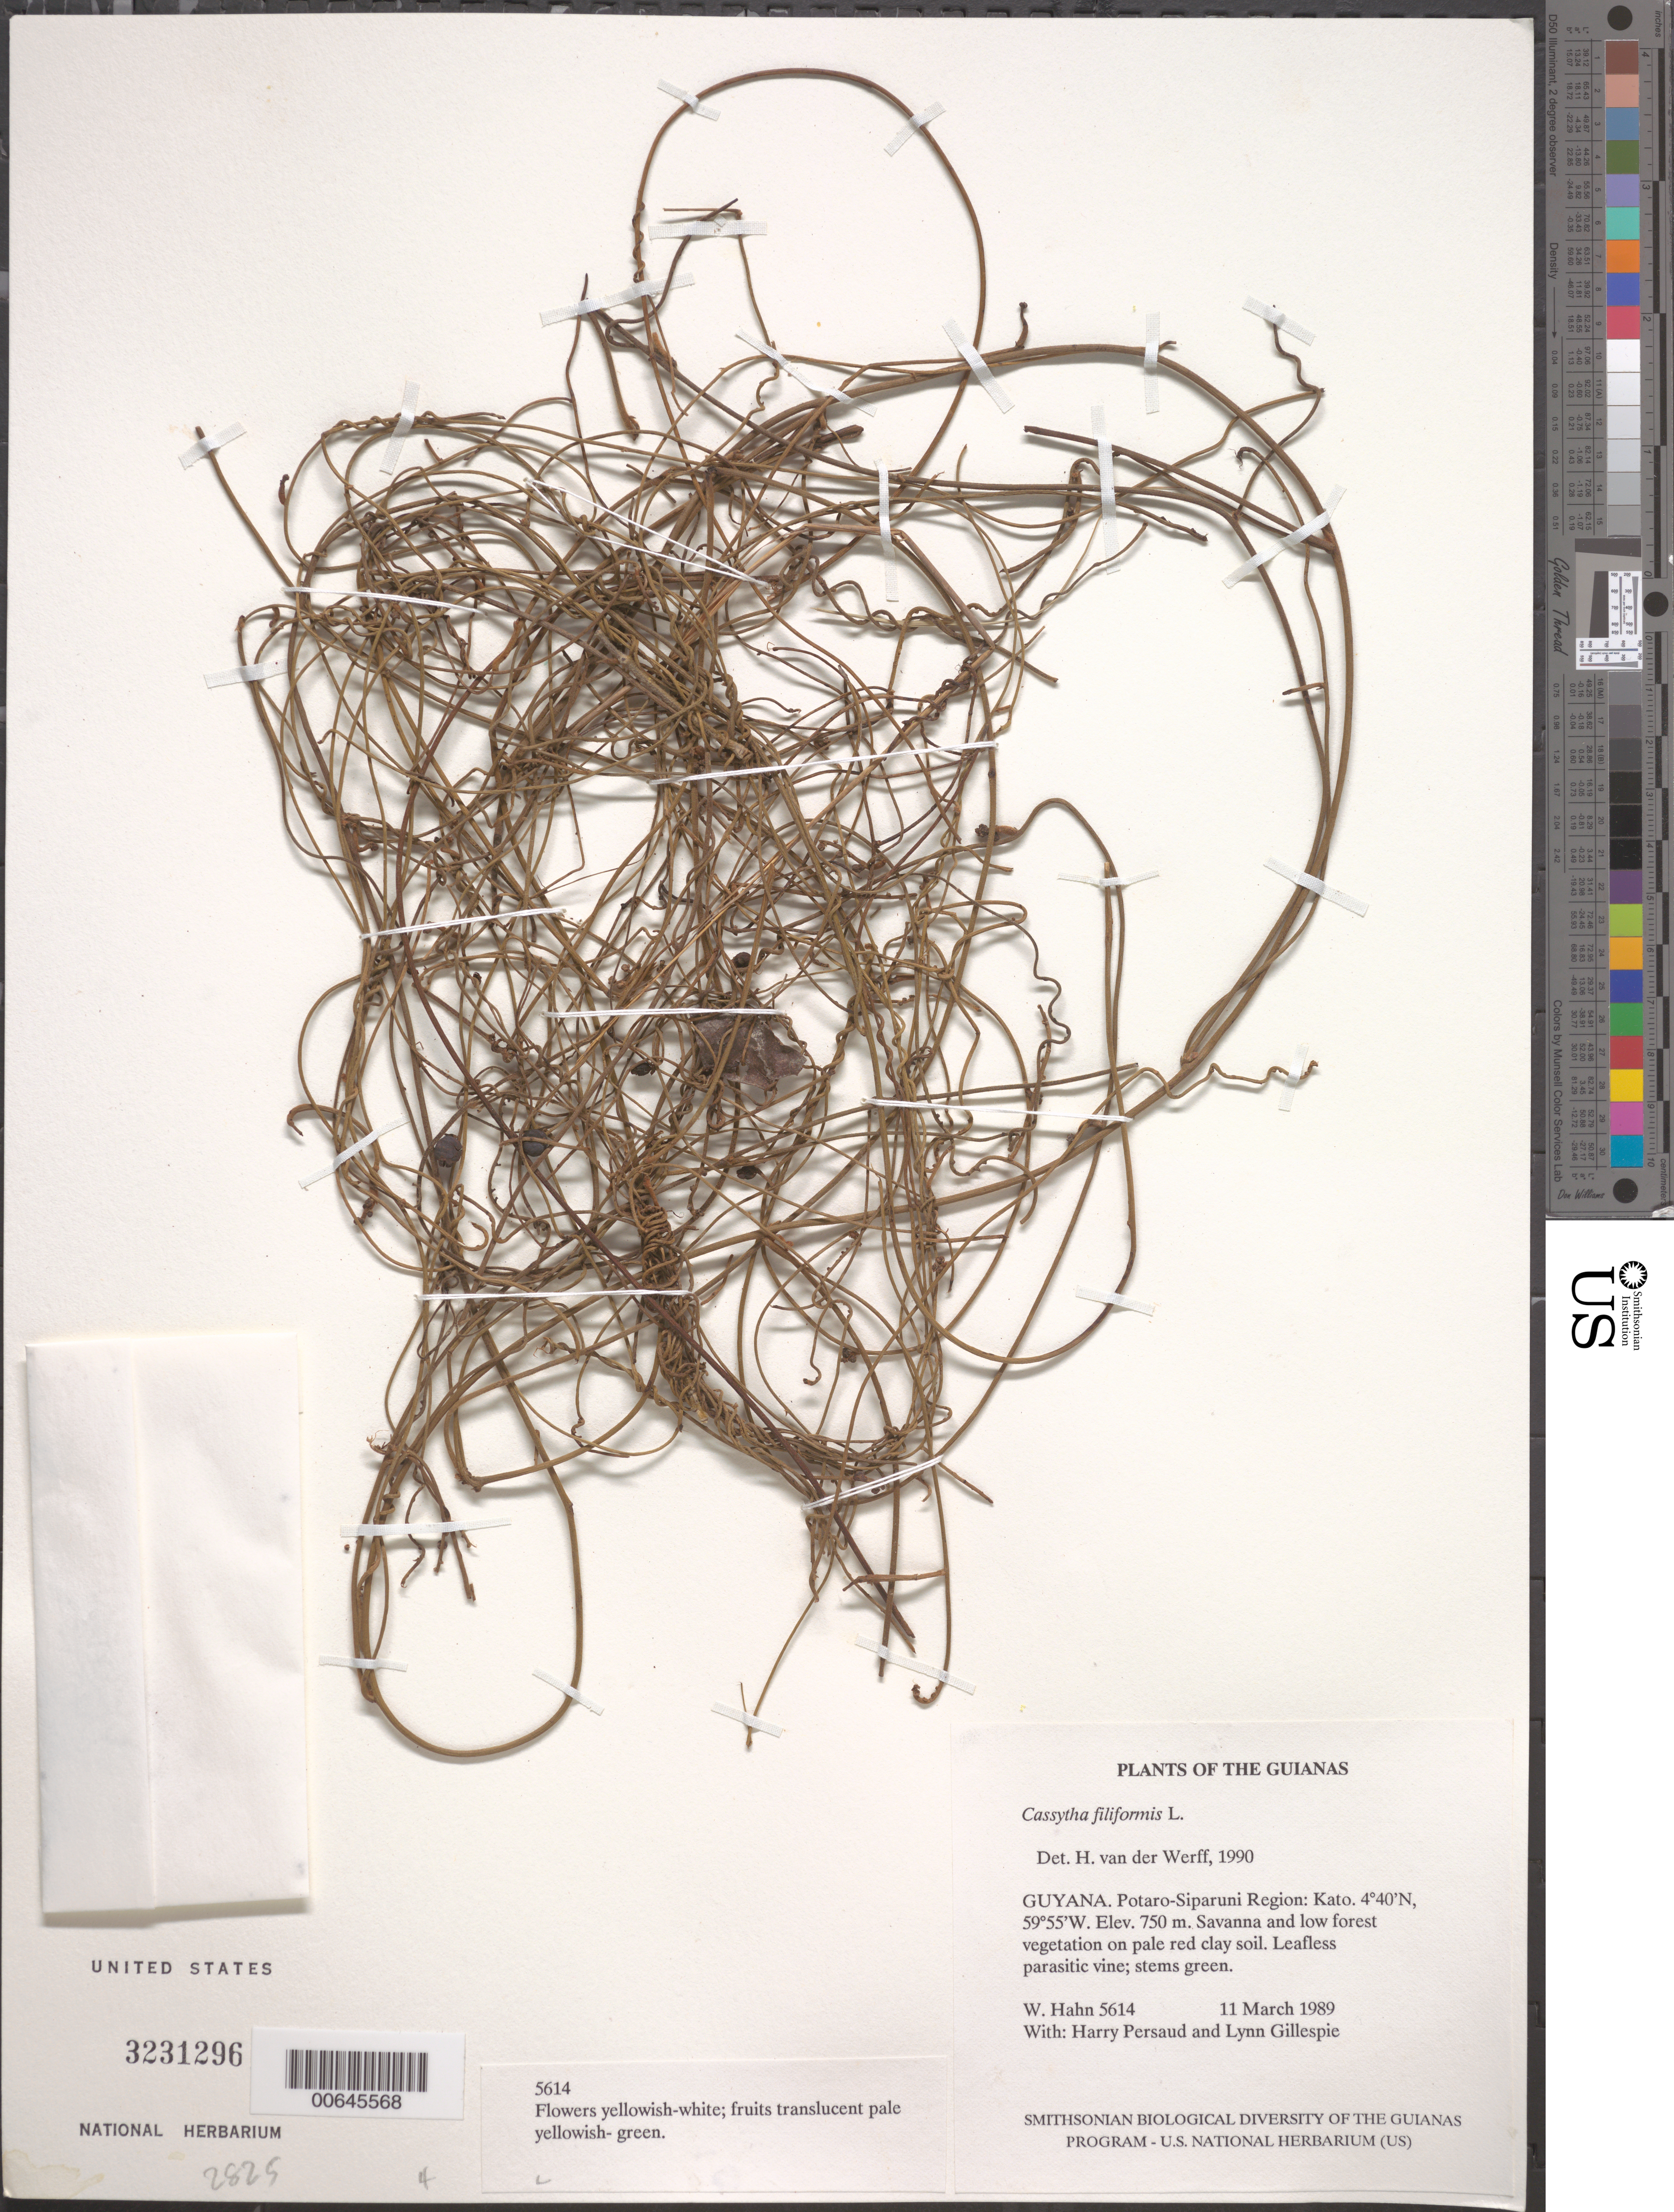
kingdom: Plantae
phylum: Tracheophyta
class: Magnoliopsida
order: Laurales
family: Lauraceae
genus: Cassytha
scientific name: Cassytha filiformis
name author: L.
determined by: van der Werff, H., (MO), Missouri Botanical Garden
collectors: W. Hahn, H. Persaud & L. J. Gillespie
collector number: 5614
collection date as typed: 11 March 1989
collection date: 1989-03-11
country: Guyana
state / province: Potaro-Siparuni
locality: Kato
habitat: Savanna and low forest vegetation on pale red clay soil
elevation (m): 750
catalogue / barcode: US 3231296